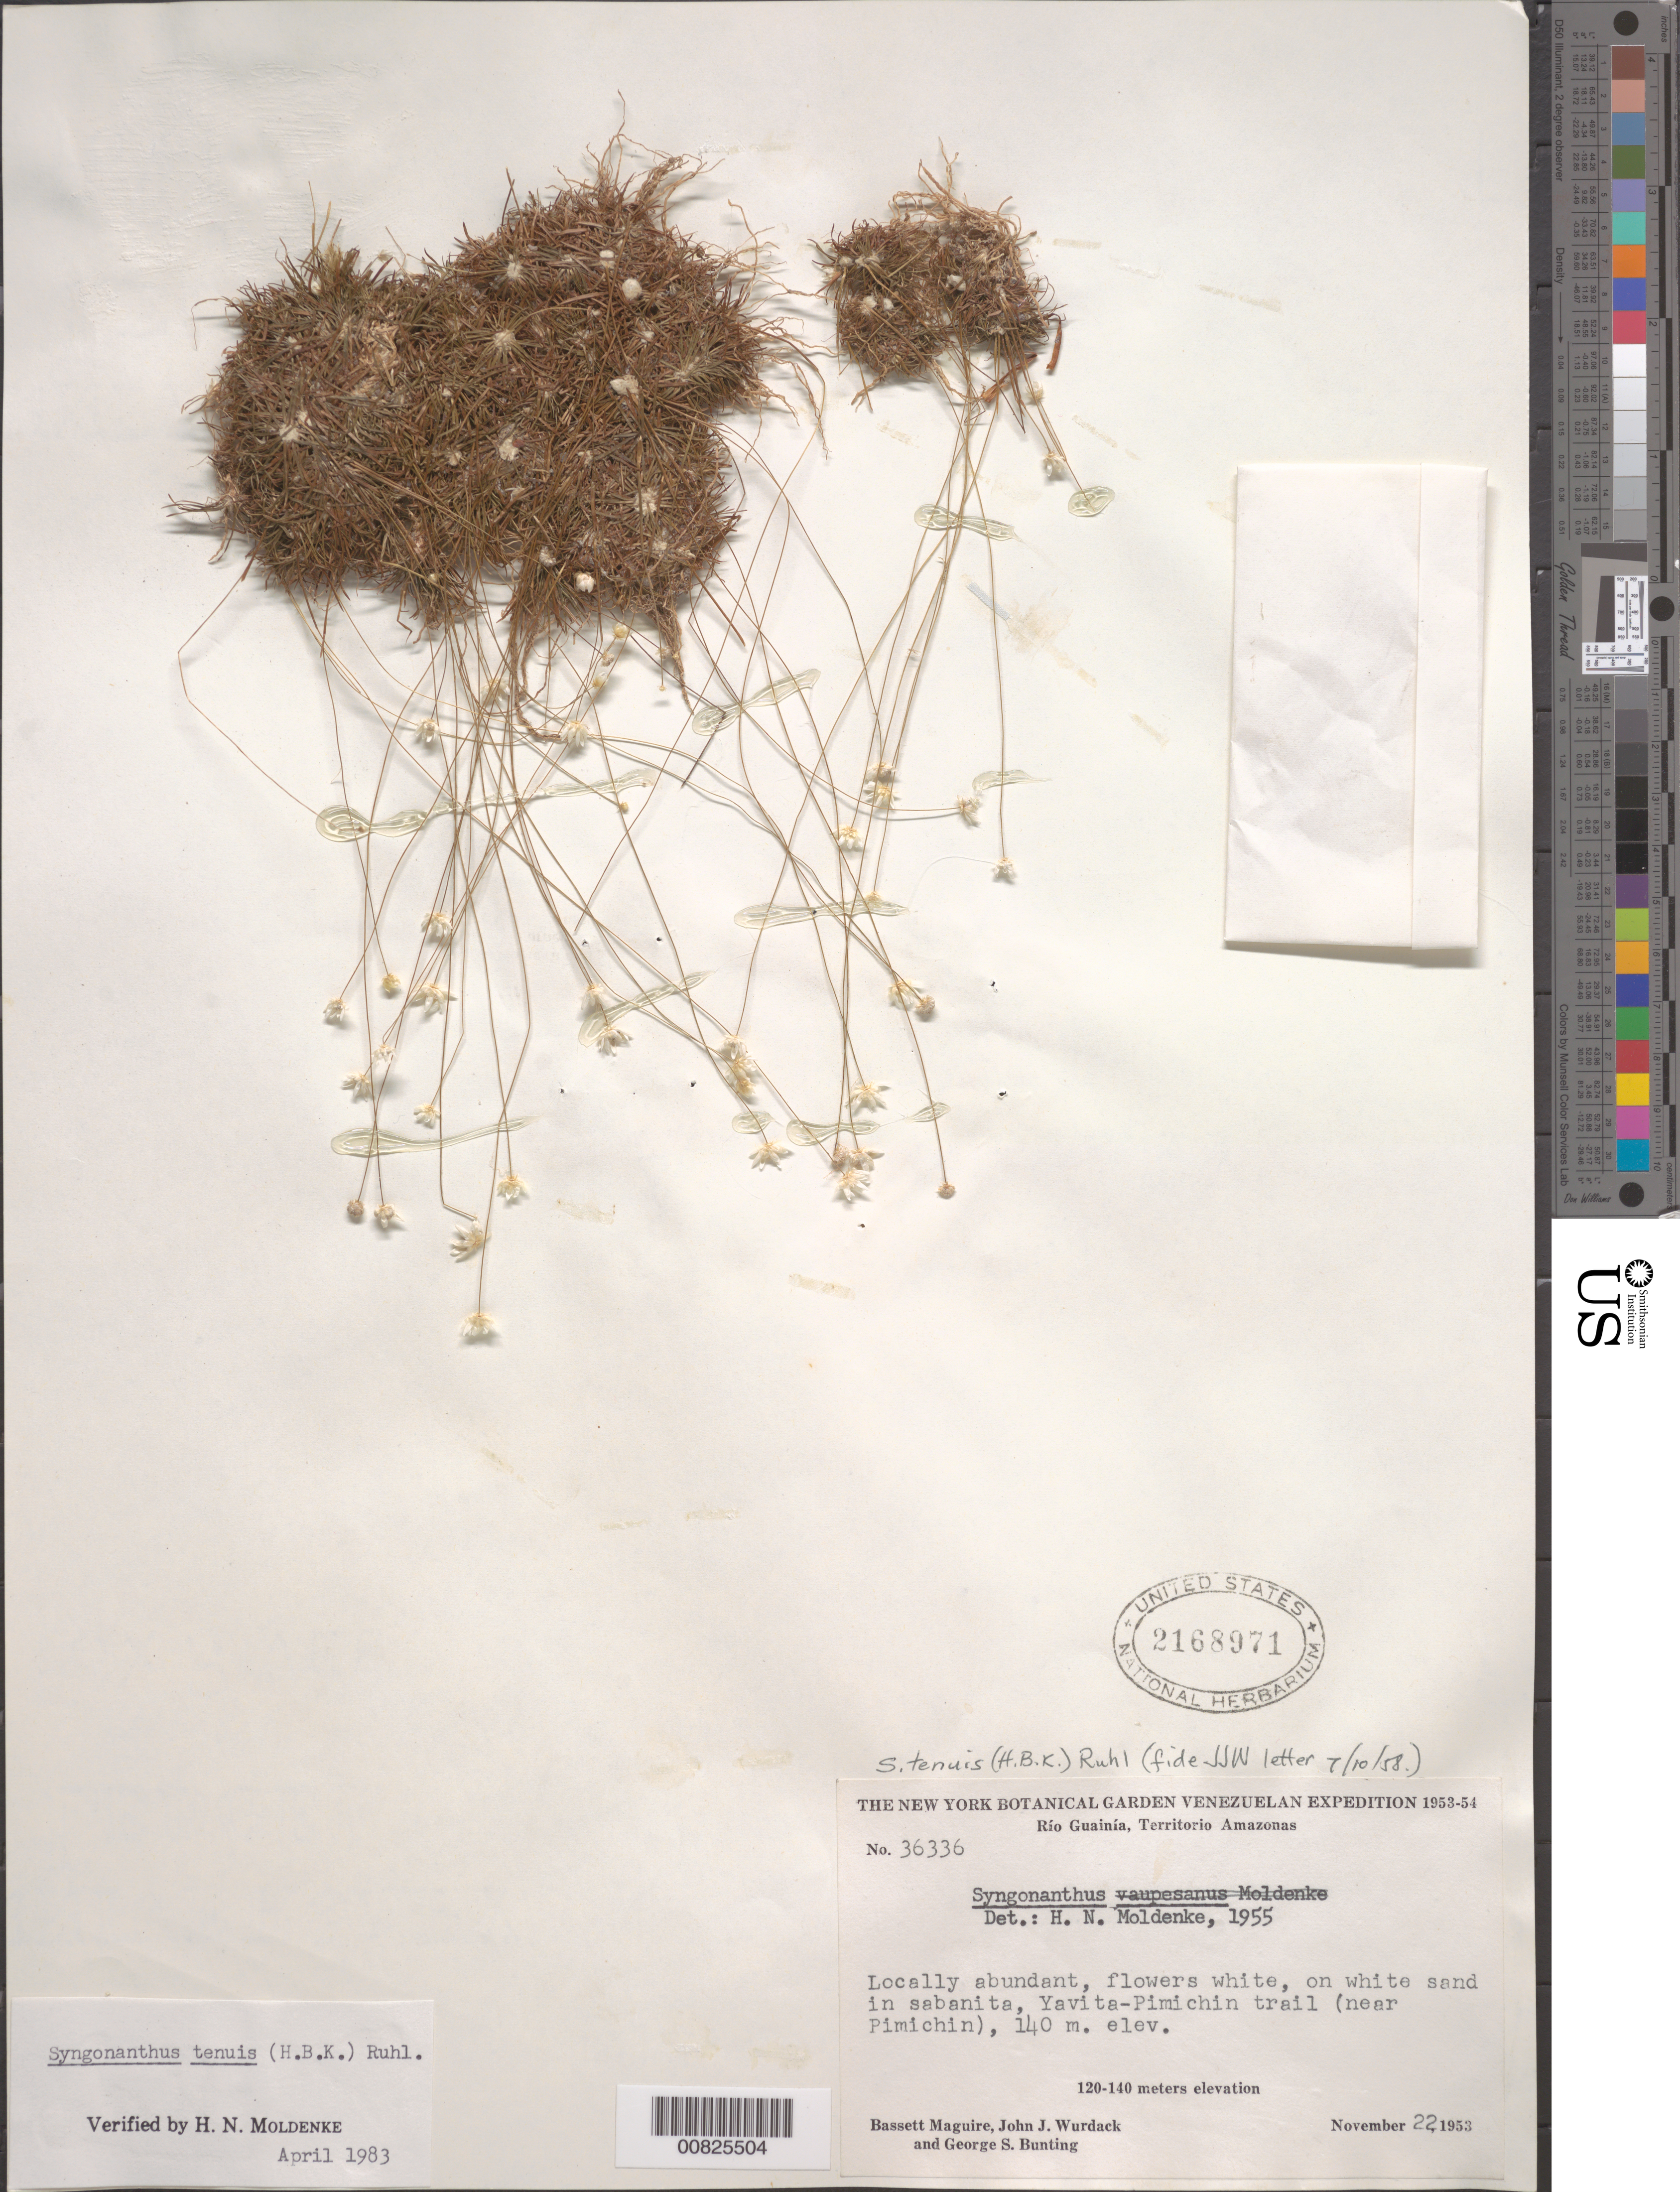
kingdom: Plantae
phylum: Tracheophyta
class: Liliopsida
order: Poales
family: Eriocaulaceae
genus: Syngonanthus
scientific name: Syngonanthus tenuis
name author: (Kunth) Ruhland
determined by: Moldenke, H. N.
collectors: B. Maguire, J. J. Wurdack & G. S. Bunting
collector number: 36336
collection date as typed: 22-Nov-53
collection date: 1953-11-22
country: Venezuela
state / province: Amazonas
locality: Yavita-Pimichin trail, near Pimichín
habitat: White sand in sabanita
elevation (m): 120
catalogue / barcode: US 2168971